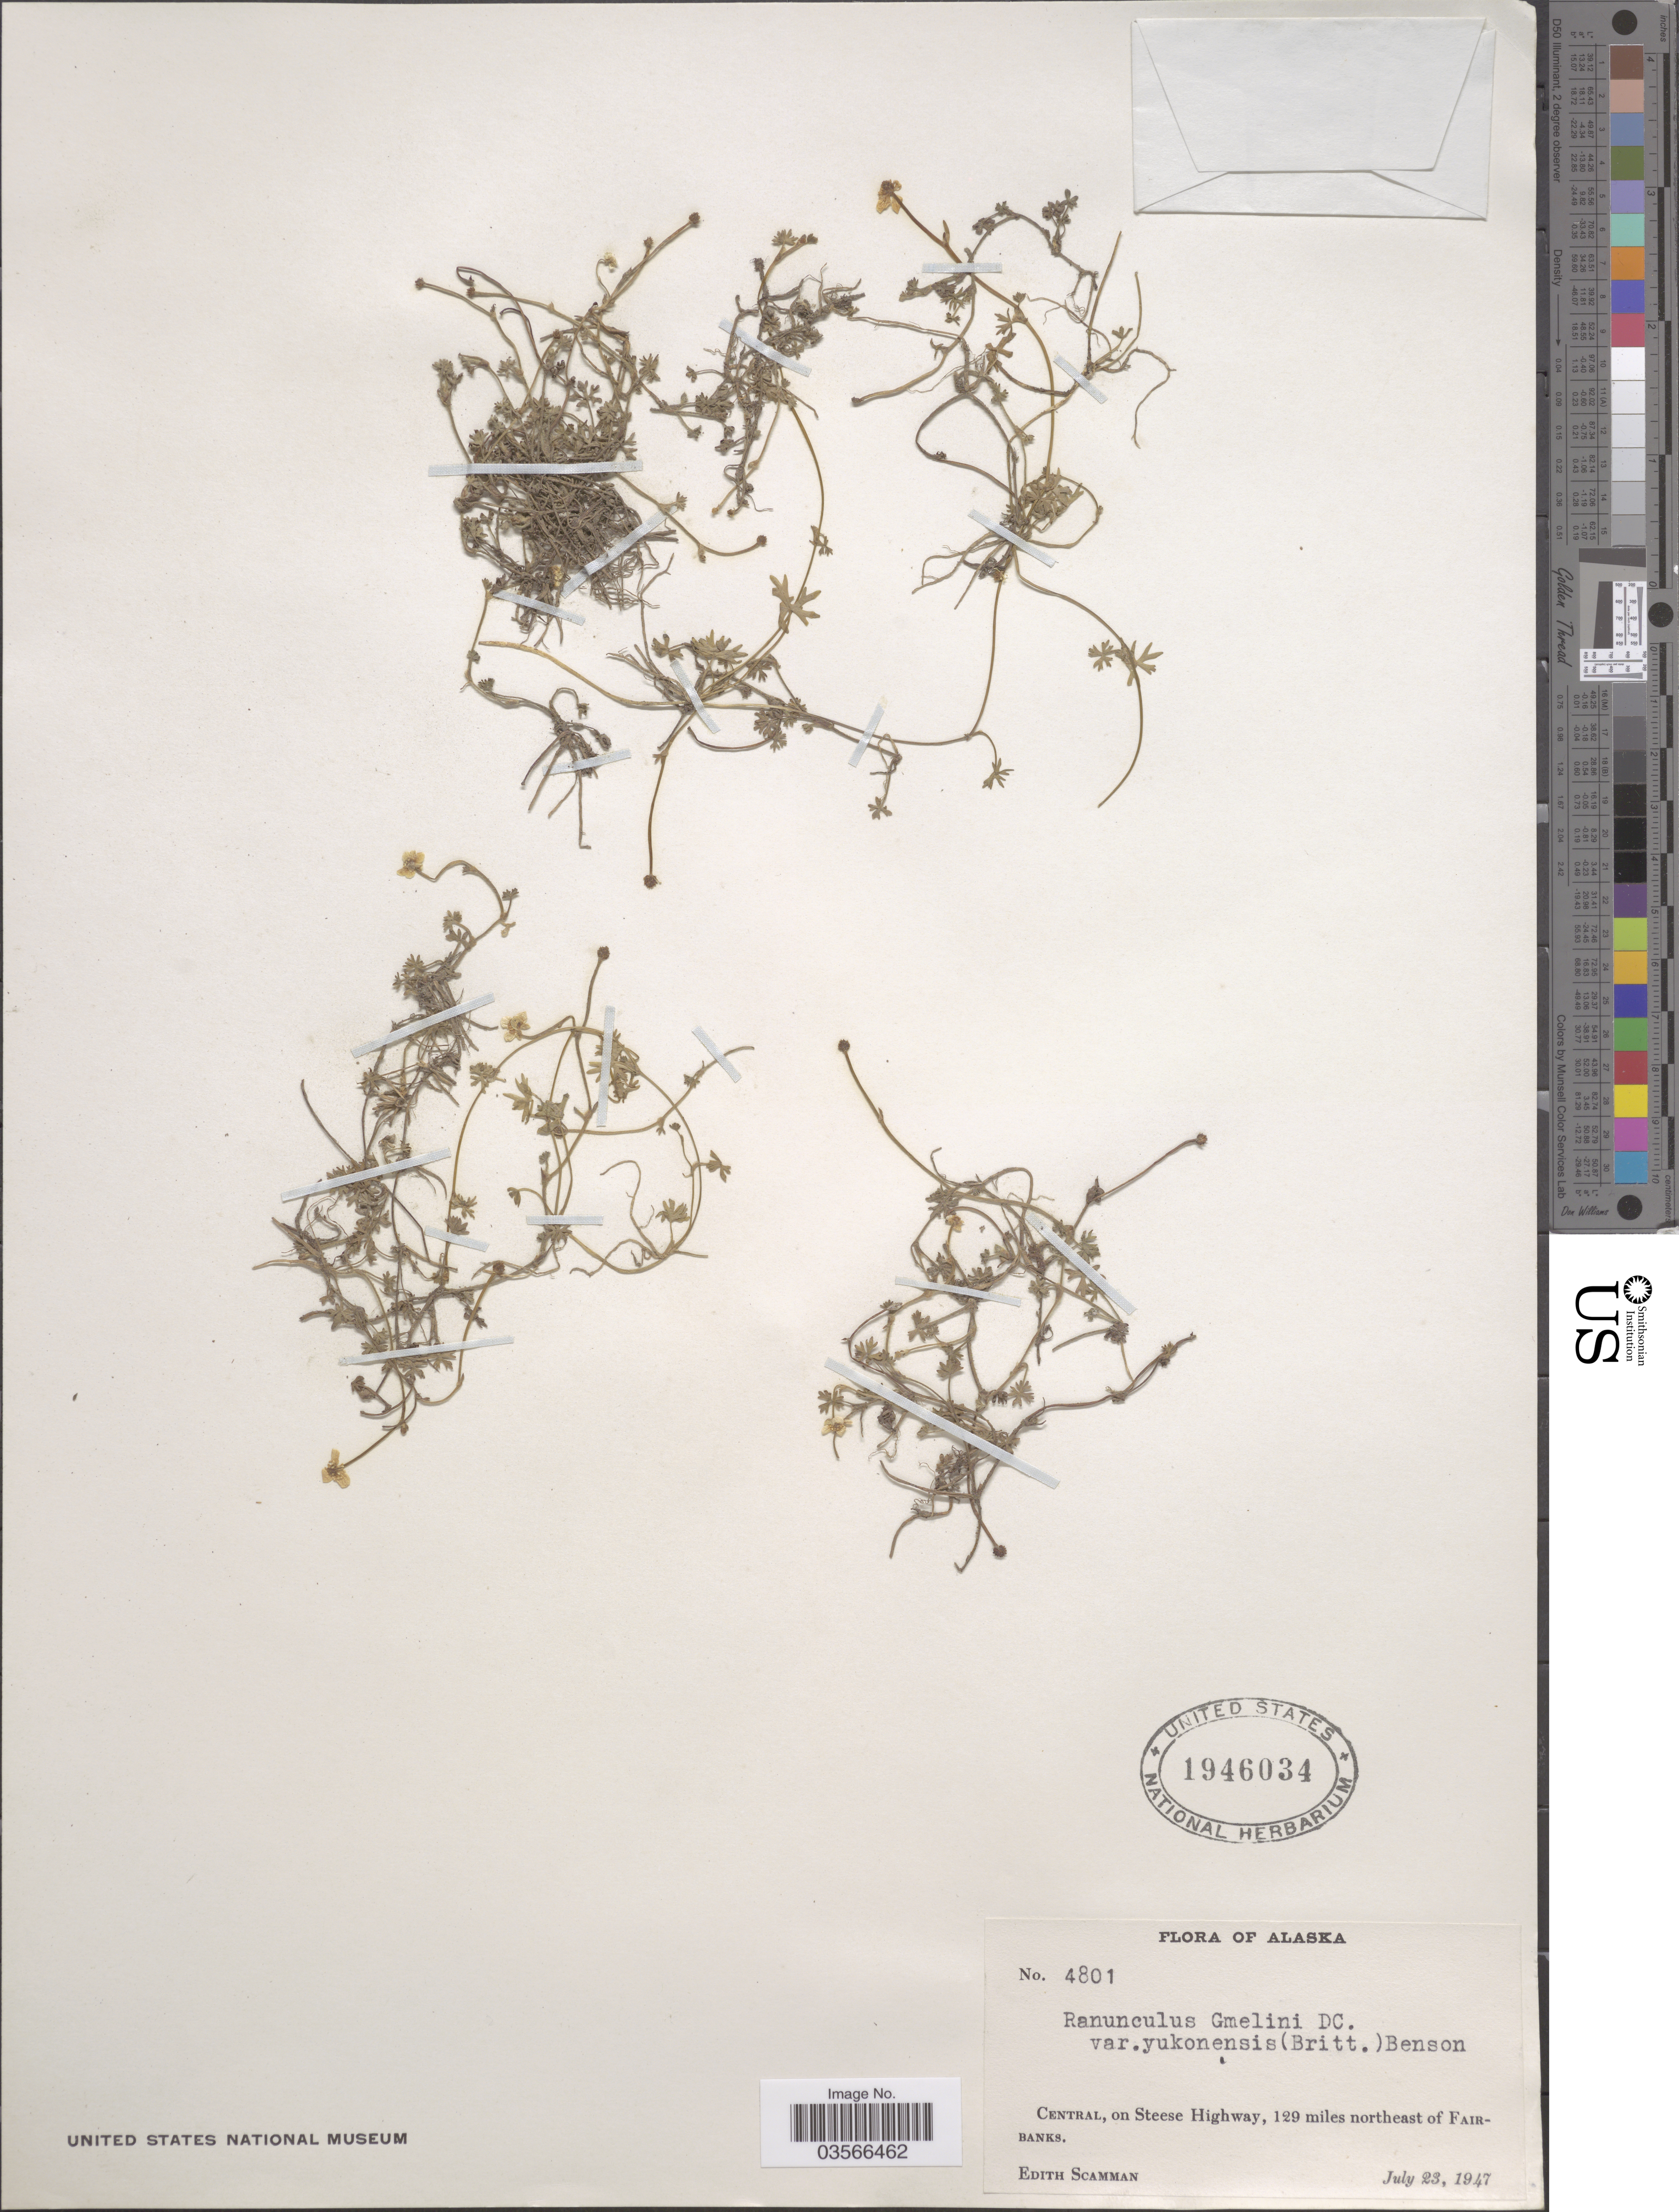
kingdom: Plantae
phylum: Tracheophyta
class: Magnoliopsida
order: Ranunculales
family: Ranunculaceae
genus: Ranunculus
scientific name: Ranunculus gmelinii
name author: DC.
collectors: E. Scamman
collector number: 4801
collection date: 1947-07-23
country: United States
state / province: Alaska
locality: Central, on Steese Highway, 129 miles northeast of Fairbanks.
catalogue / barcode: US 1946034